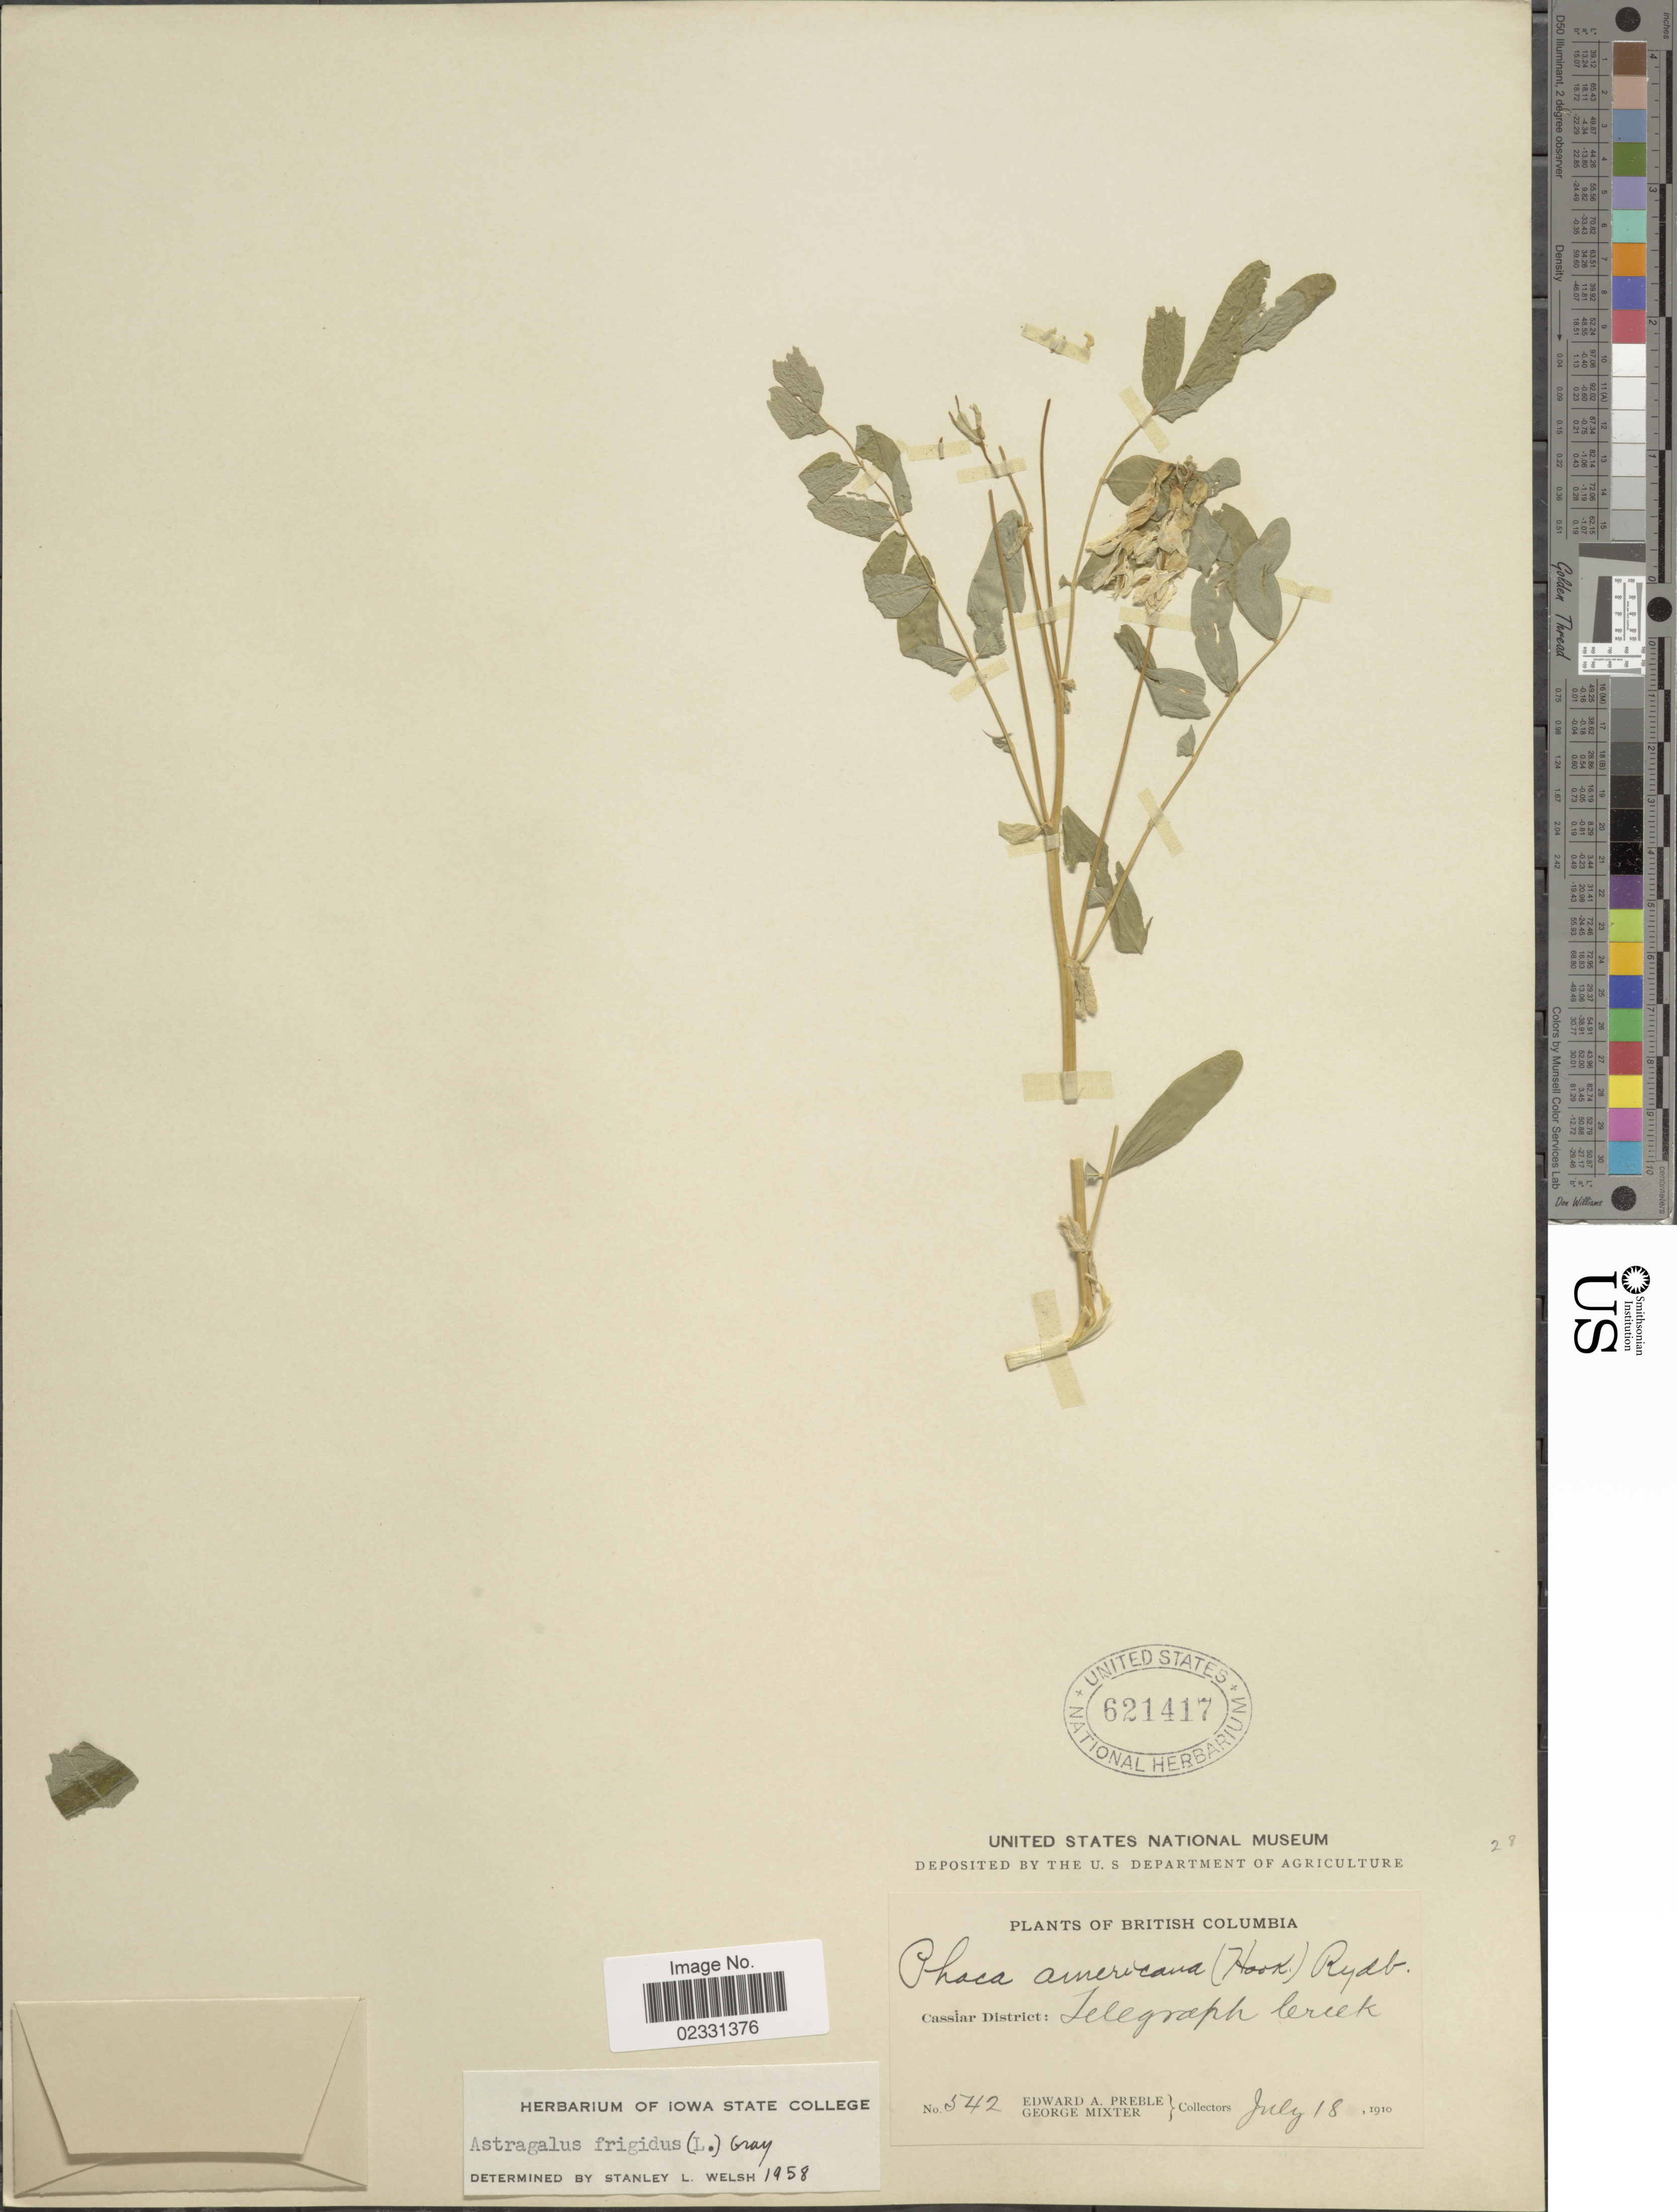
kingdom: Plantae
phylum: Tracheophyta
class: Magnoliopsida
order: Fabales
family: Fabaceae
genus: Astragalus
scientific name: Astragalus frigidus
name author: (L.) A. Gray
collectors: E. Preble & G. Mixter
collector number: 542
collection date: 1910-07-18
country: Canada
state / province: British Columbia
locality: Cassiar District: Telegraph Creek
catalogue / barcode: US 621417